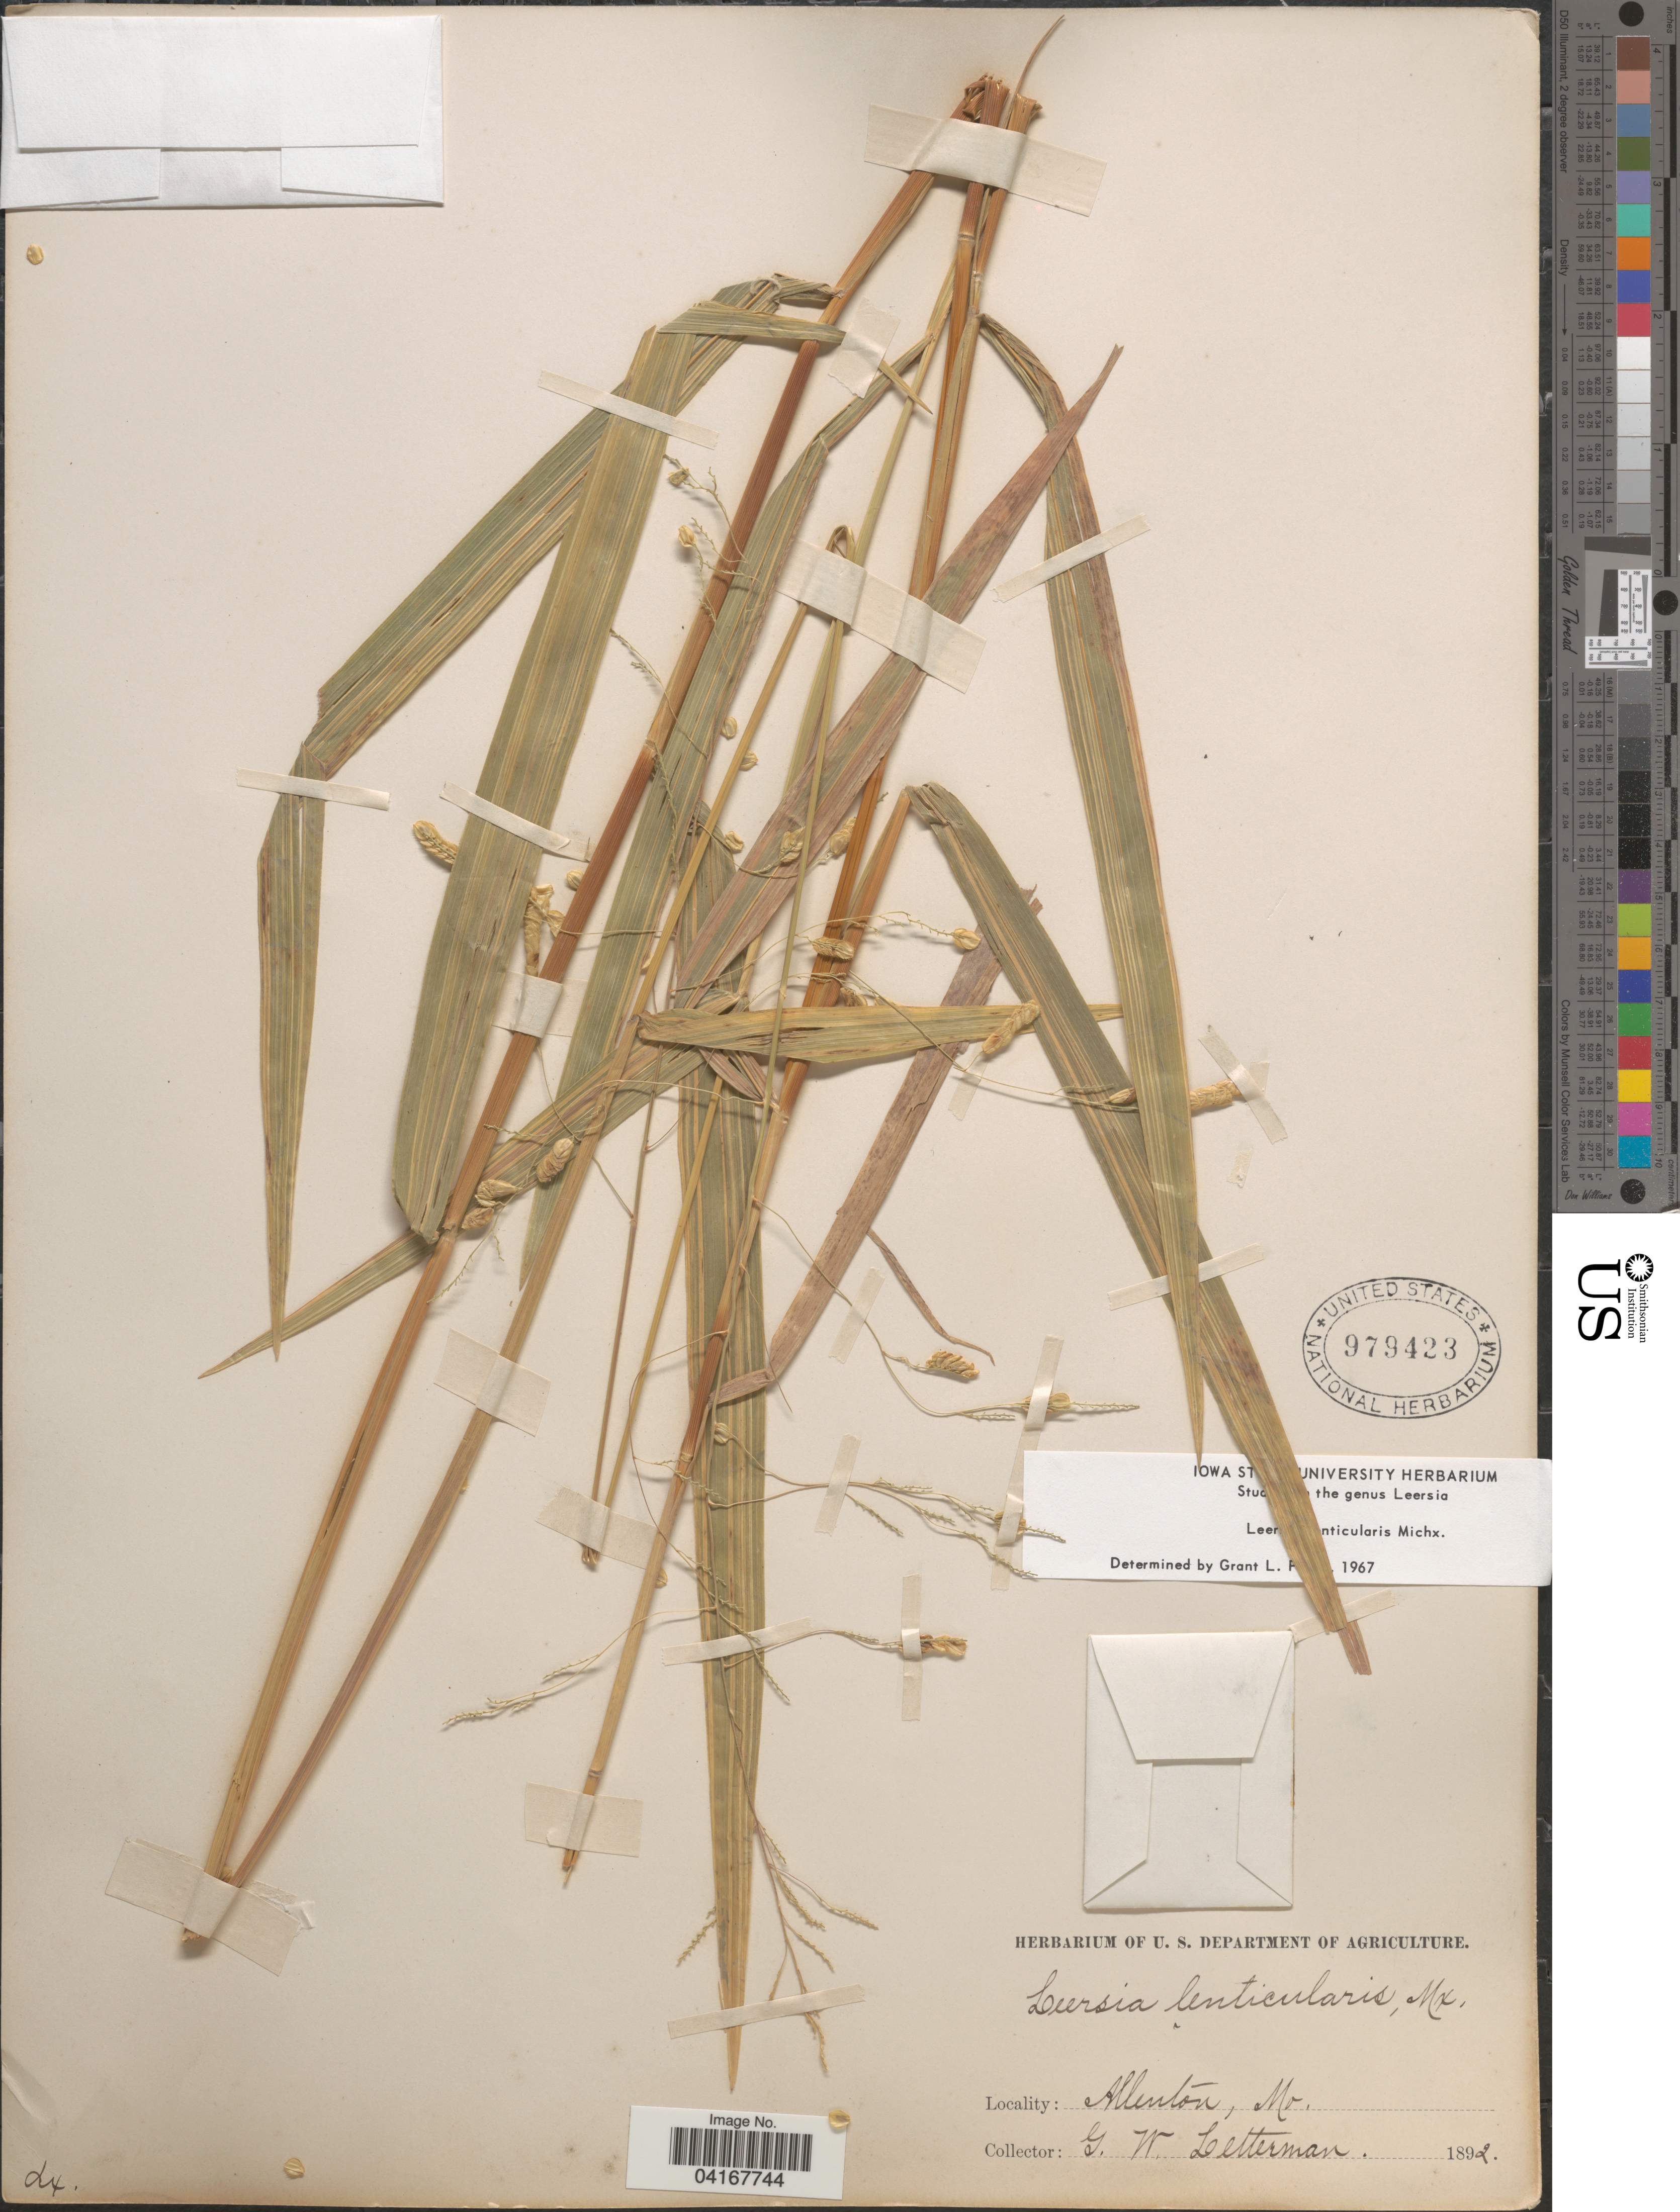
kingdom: Plantae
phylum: Tracheophyta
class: Liliopsida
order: Poales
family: Poaceae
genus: Leersia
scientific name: Leersia lenticularis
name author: Michx.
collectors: G. W. Letterman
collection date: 1892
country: United States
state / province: Missouri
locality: Allenton.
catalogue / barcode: US 979423